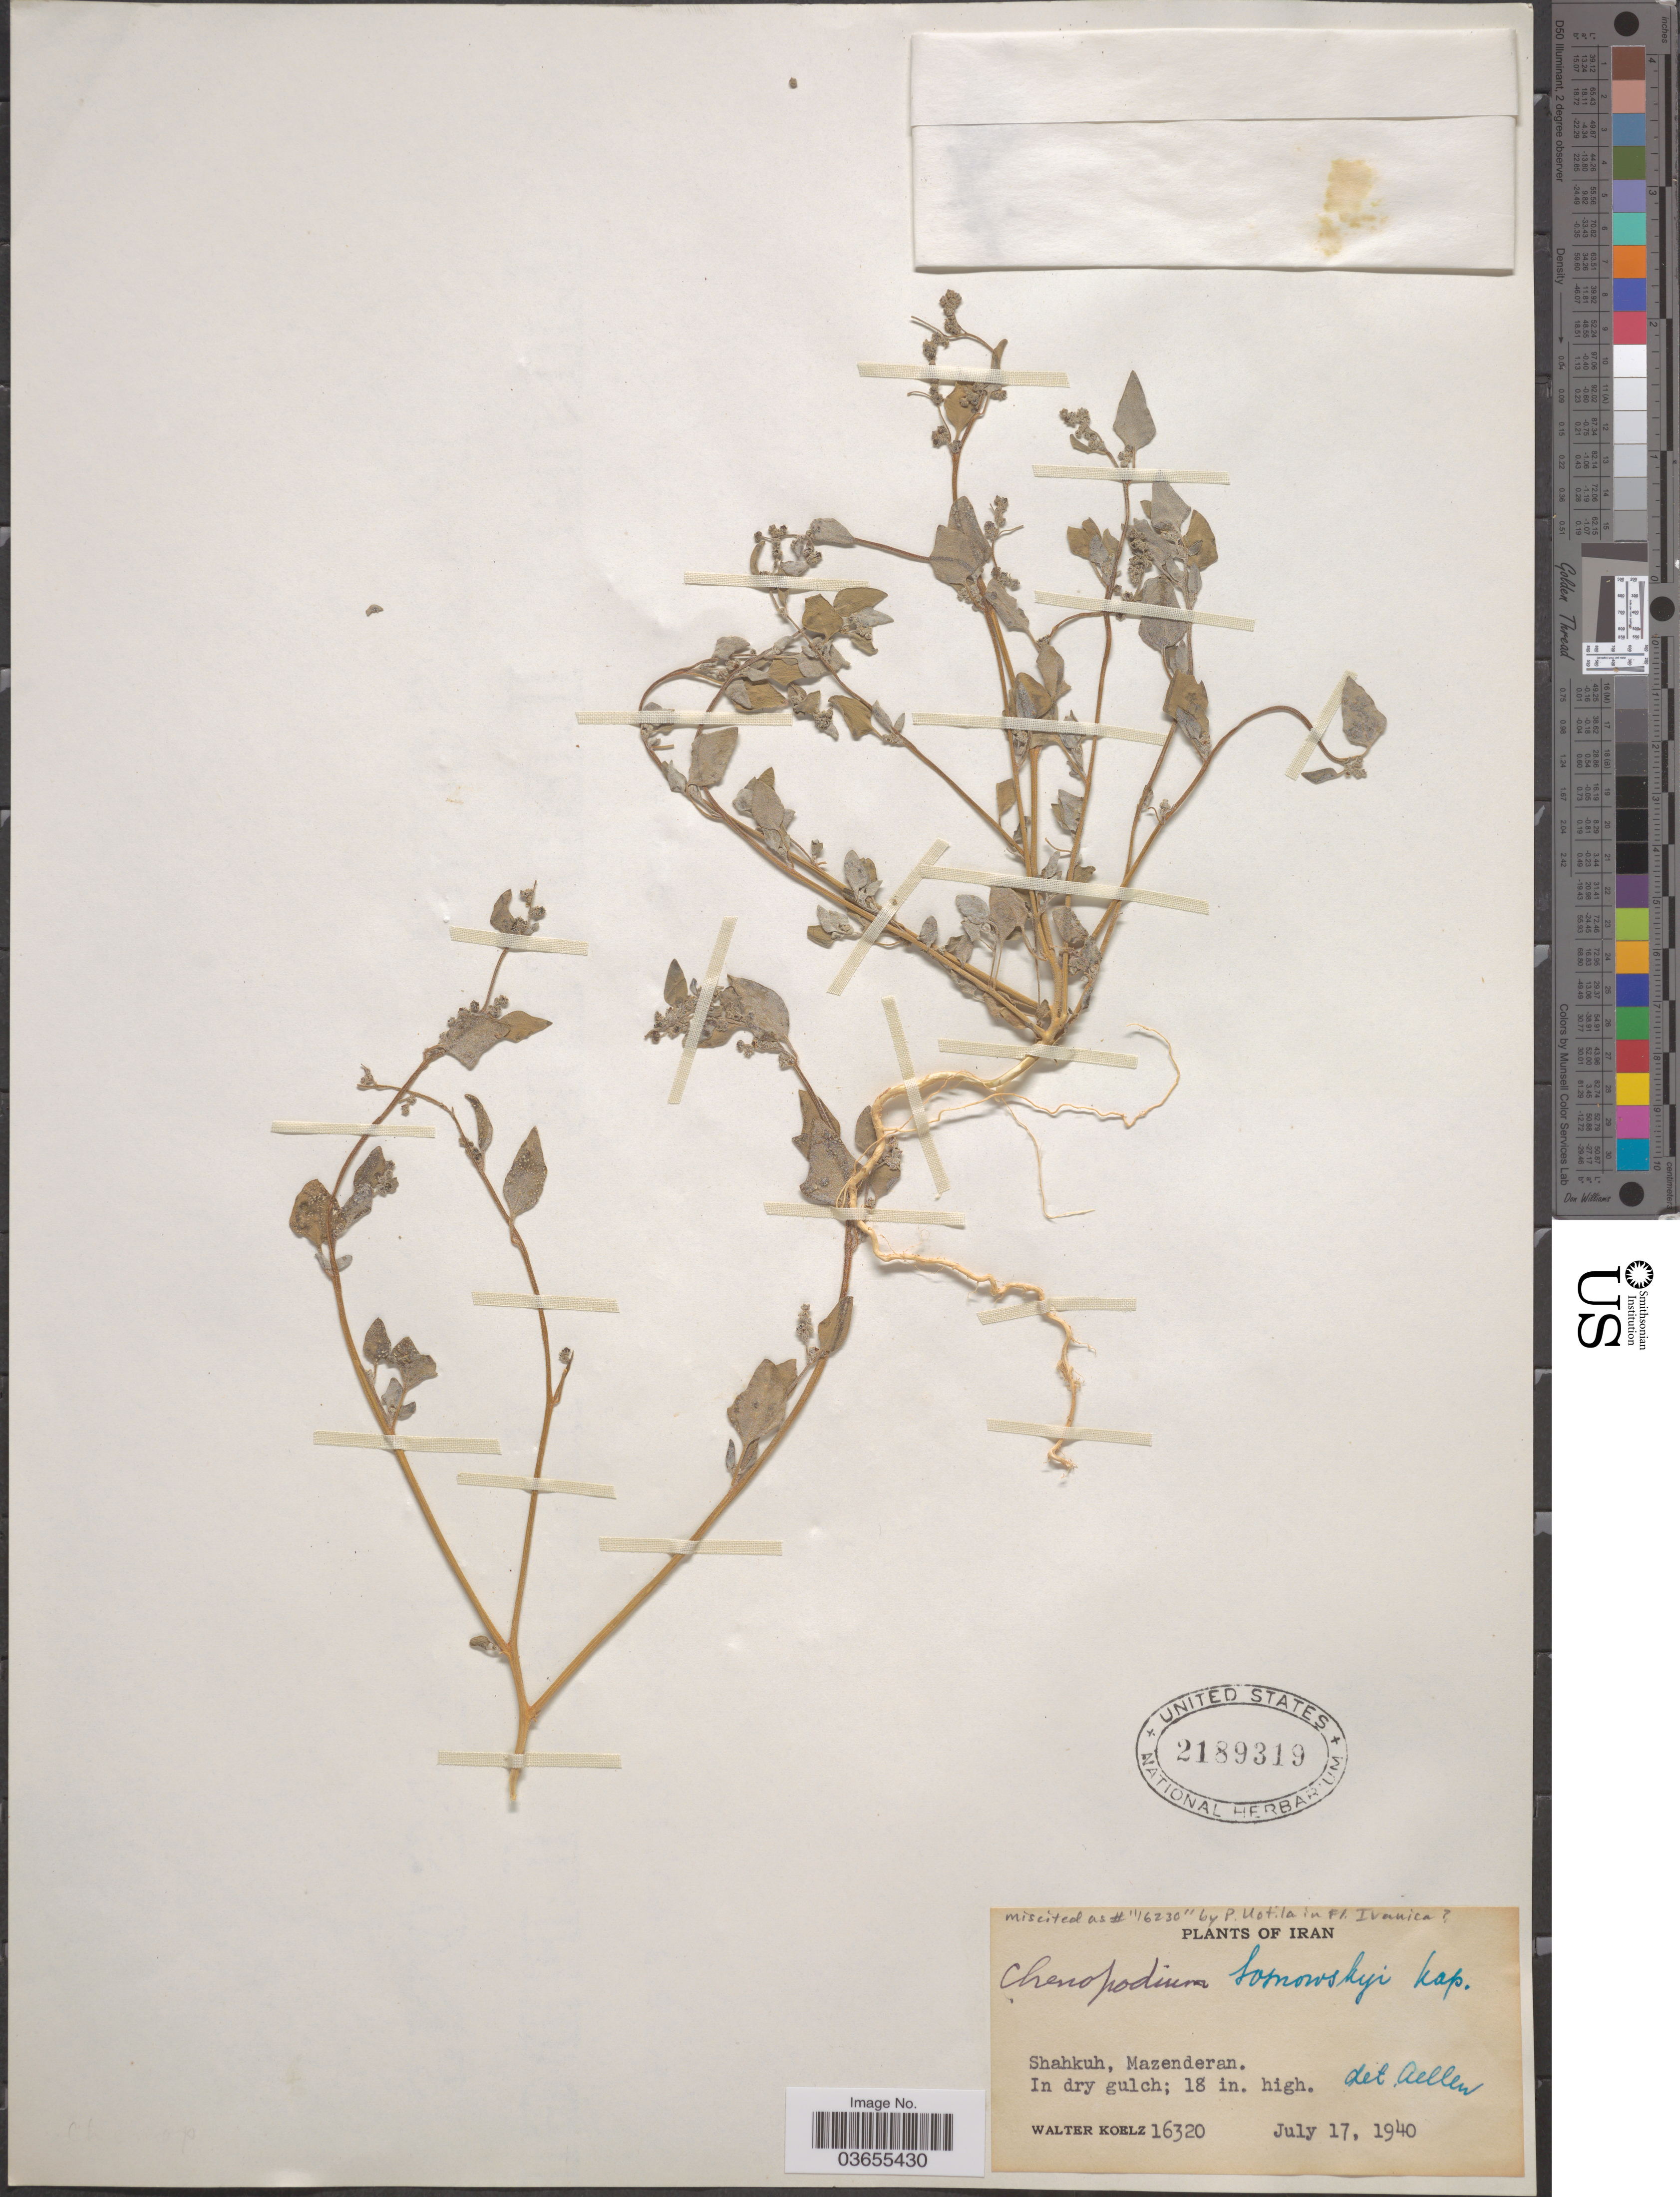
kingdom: Plantae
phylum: Tracheophyta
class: Magnoliopsida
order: Caryophyllales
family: Amaranthaceae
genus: Chenopodium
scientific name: Chenopodium sosnowskyi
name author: Kapeller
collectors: W. N. Koelz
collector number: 16320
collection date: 1940-07-17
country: Iran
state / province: Mazandaran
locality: Shahkuh.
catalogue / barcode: US 2189319